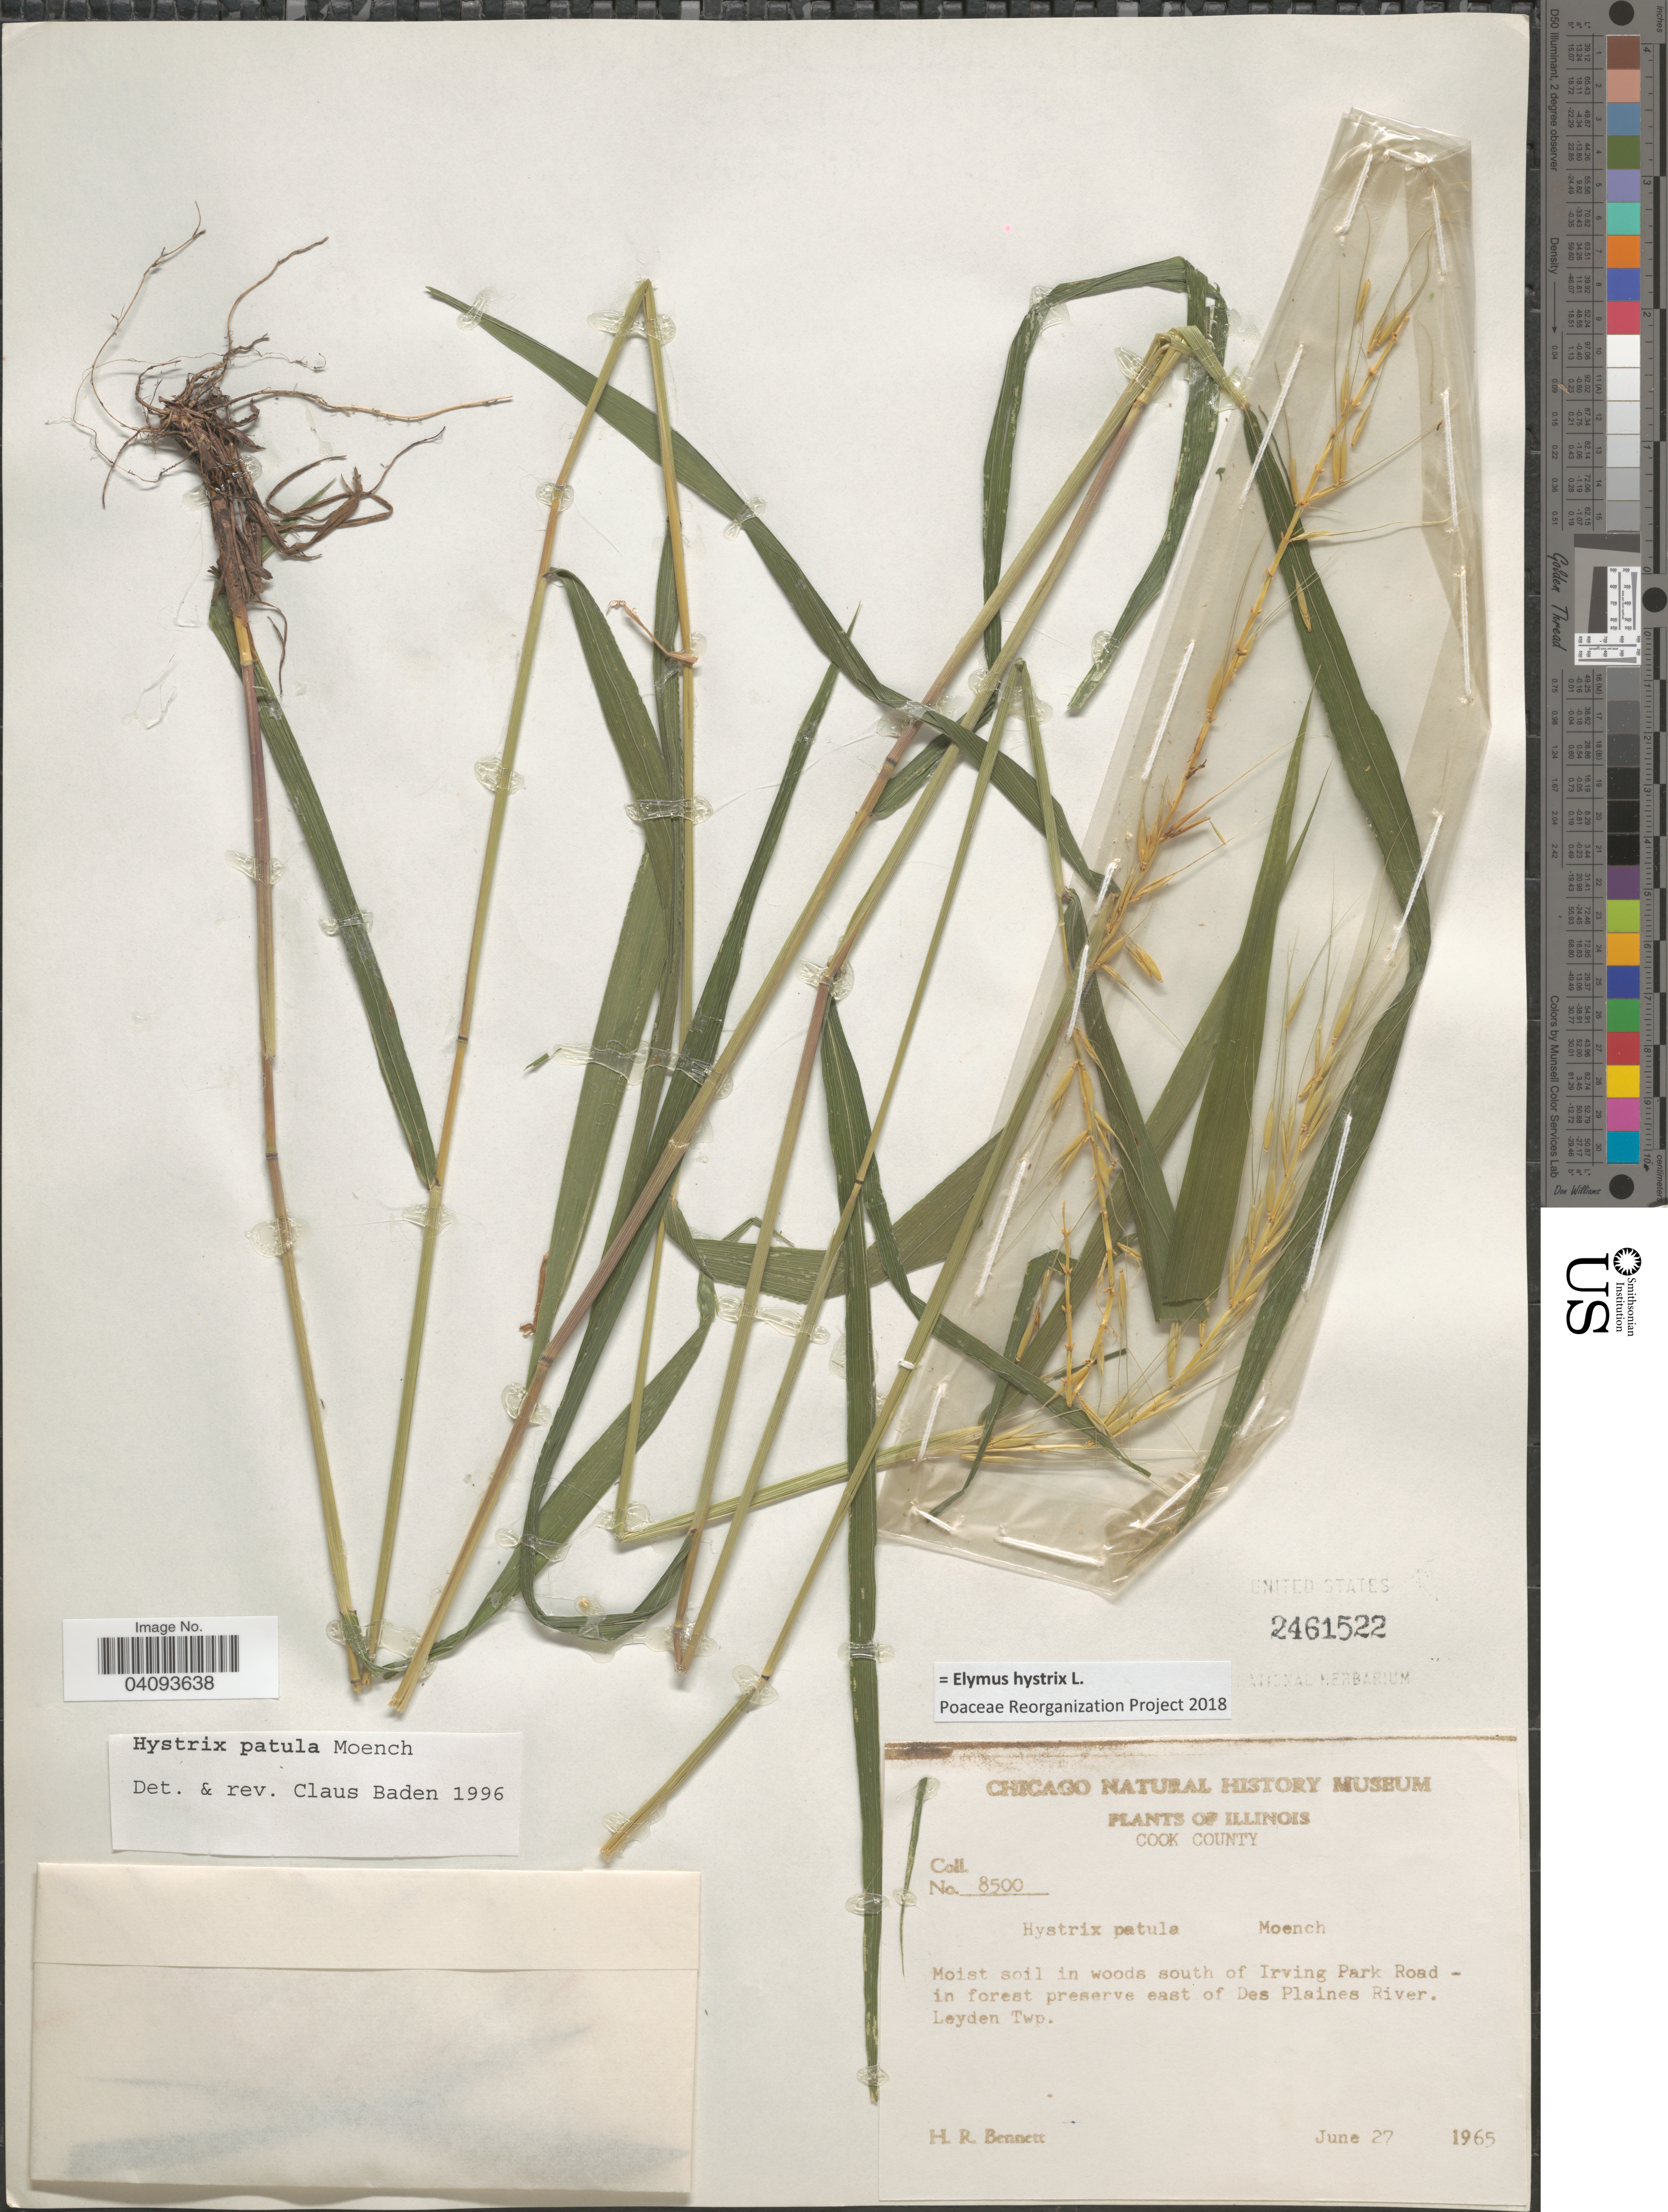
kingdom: Plantae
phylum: Tracheophyta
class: Liliopsida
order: Poales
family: Poaceae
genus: Elymus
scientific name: Elymus hystrix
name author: L.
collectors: H. R. Bennett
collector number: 8500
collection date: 1965-06-27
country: United States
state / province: Illinois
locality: Cook County. Moist soil in woods south of Irving Park Road - in forest preserve east of Des Plaines River. Leyden Twp.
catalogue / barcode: US 2461522